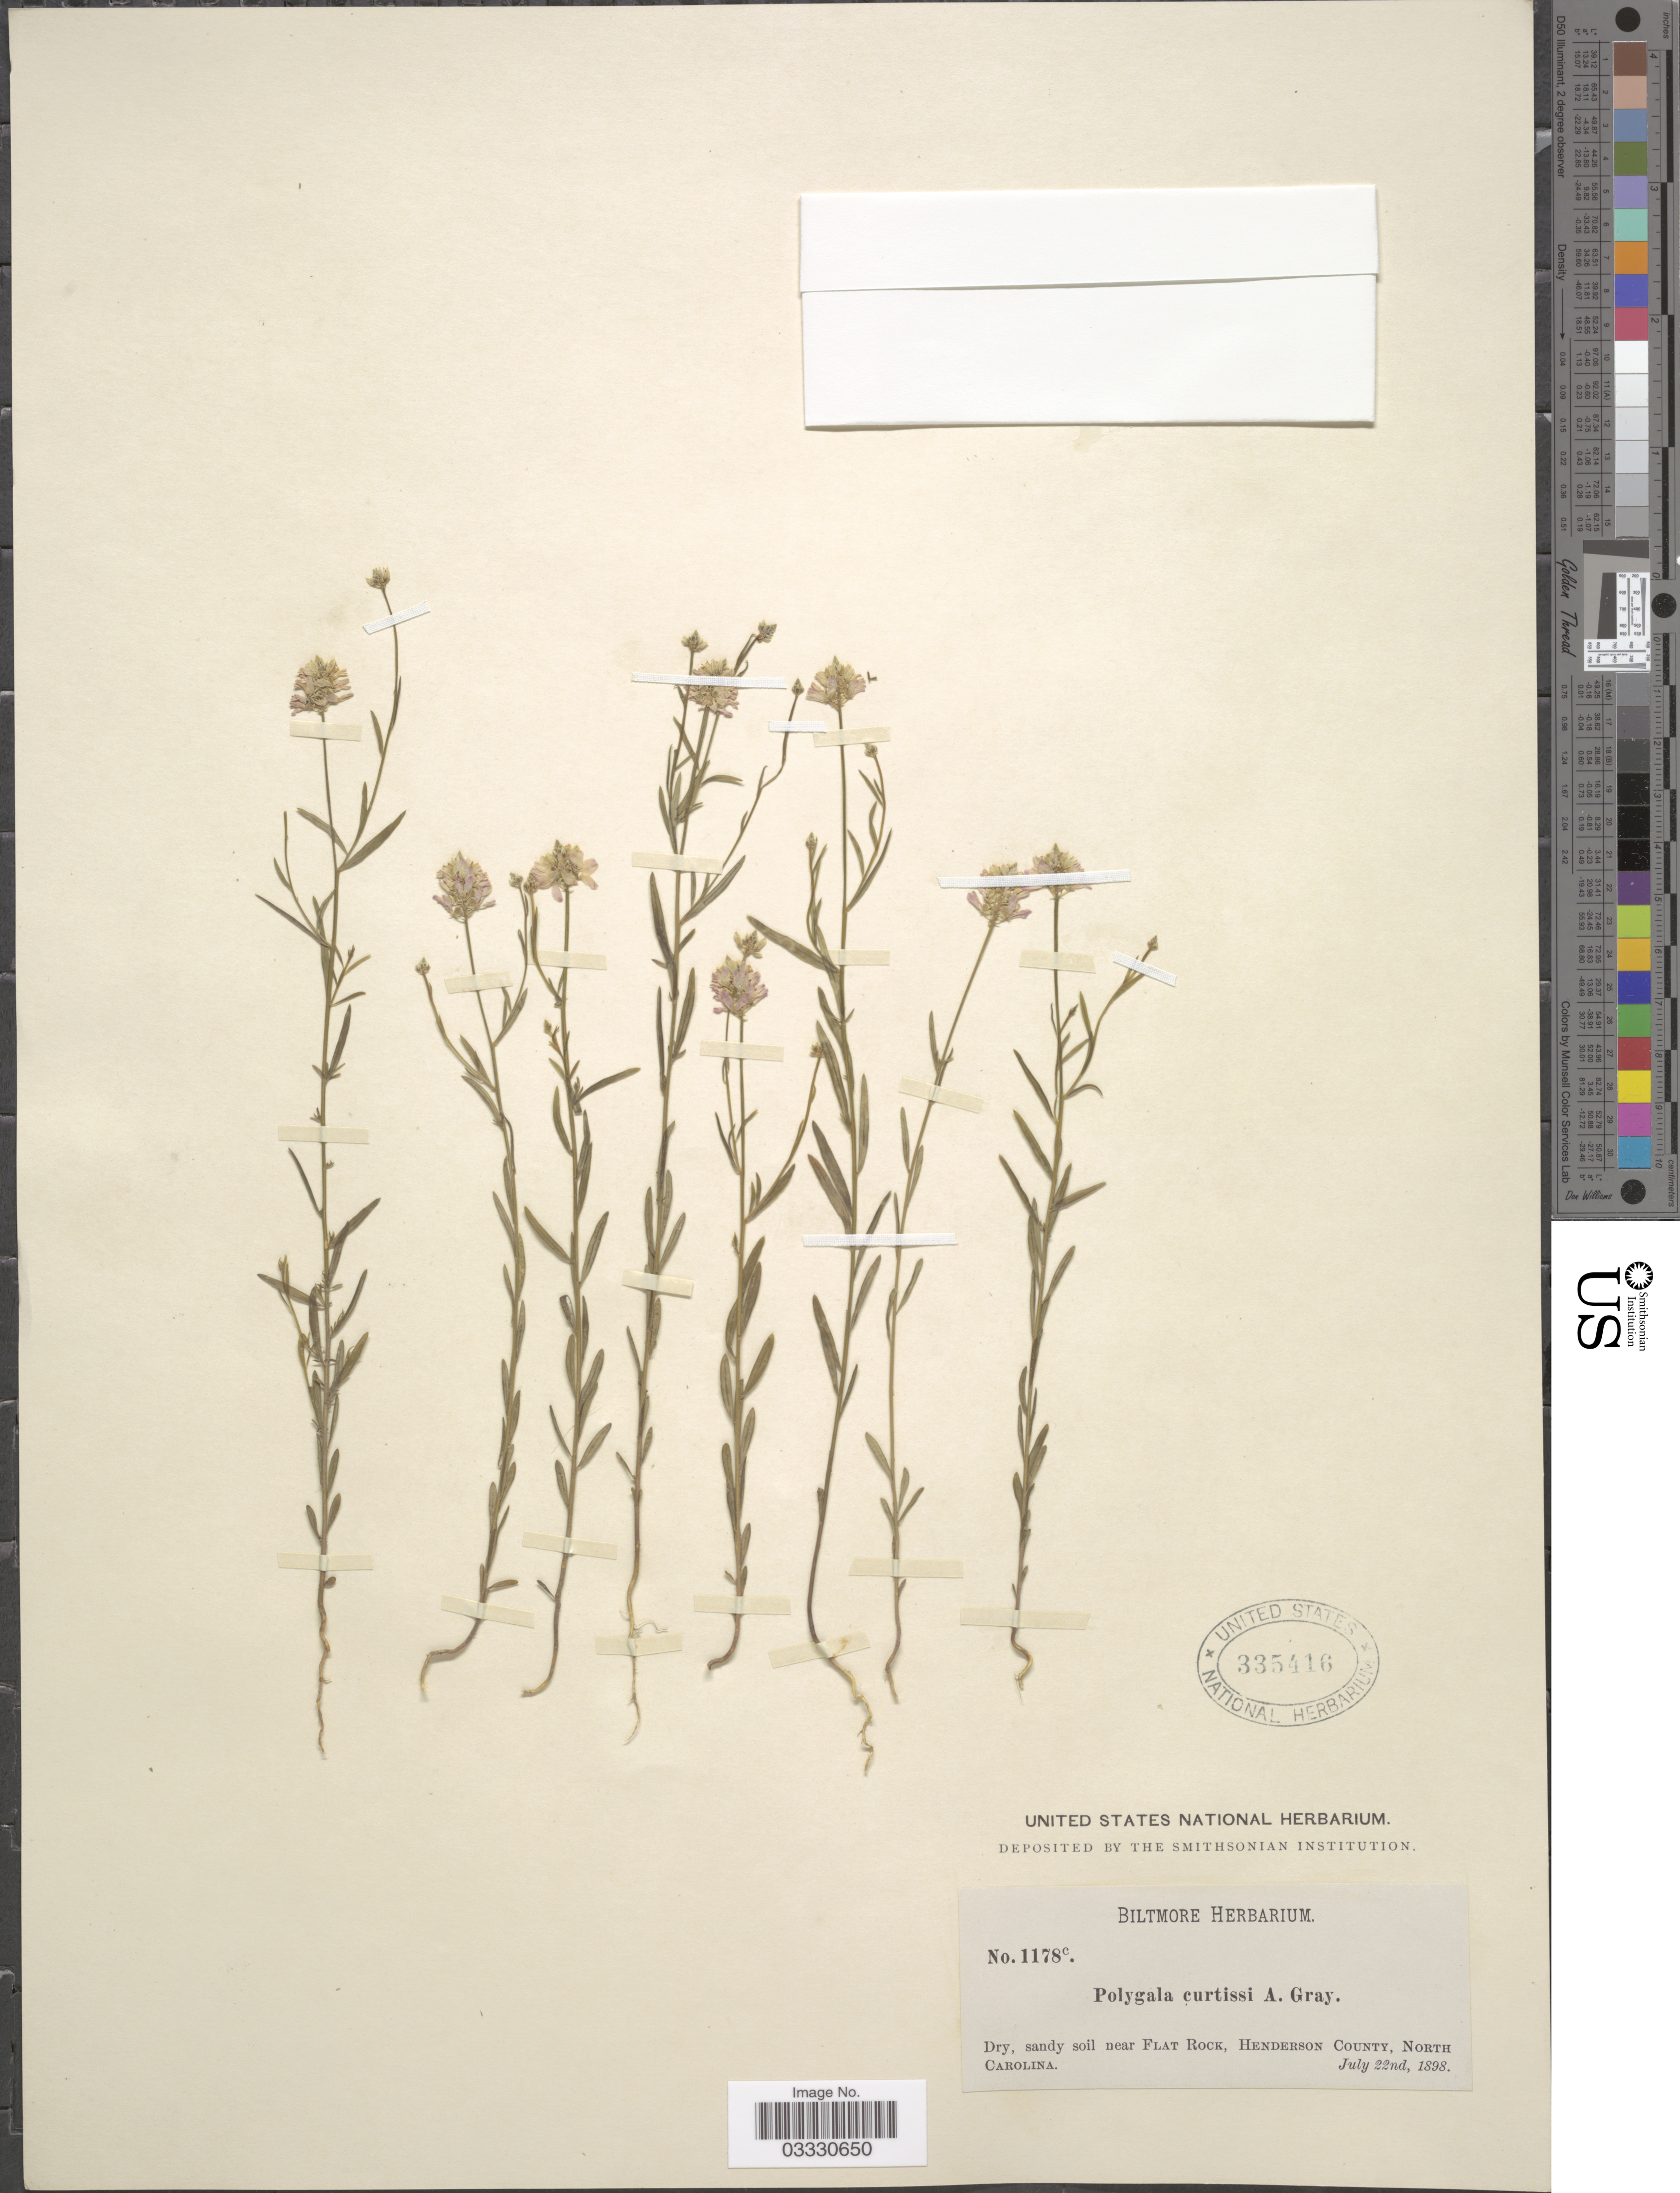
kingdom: Plantae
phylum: Tracheophyta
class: Magnoliopsida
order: Fabales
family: Polygalaceae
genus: Polygala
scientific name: Polygala curtissii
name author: A. Gray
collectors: ex herb. Biltmore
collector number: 1178c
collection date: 1898-07-22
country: United States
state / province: North Carolina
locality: Sandy soil near Flat Rock, Henderson County.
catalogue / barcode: US 335416